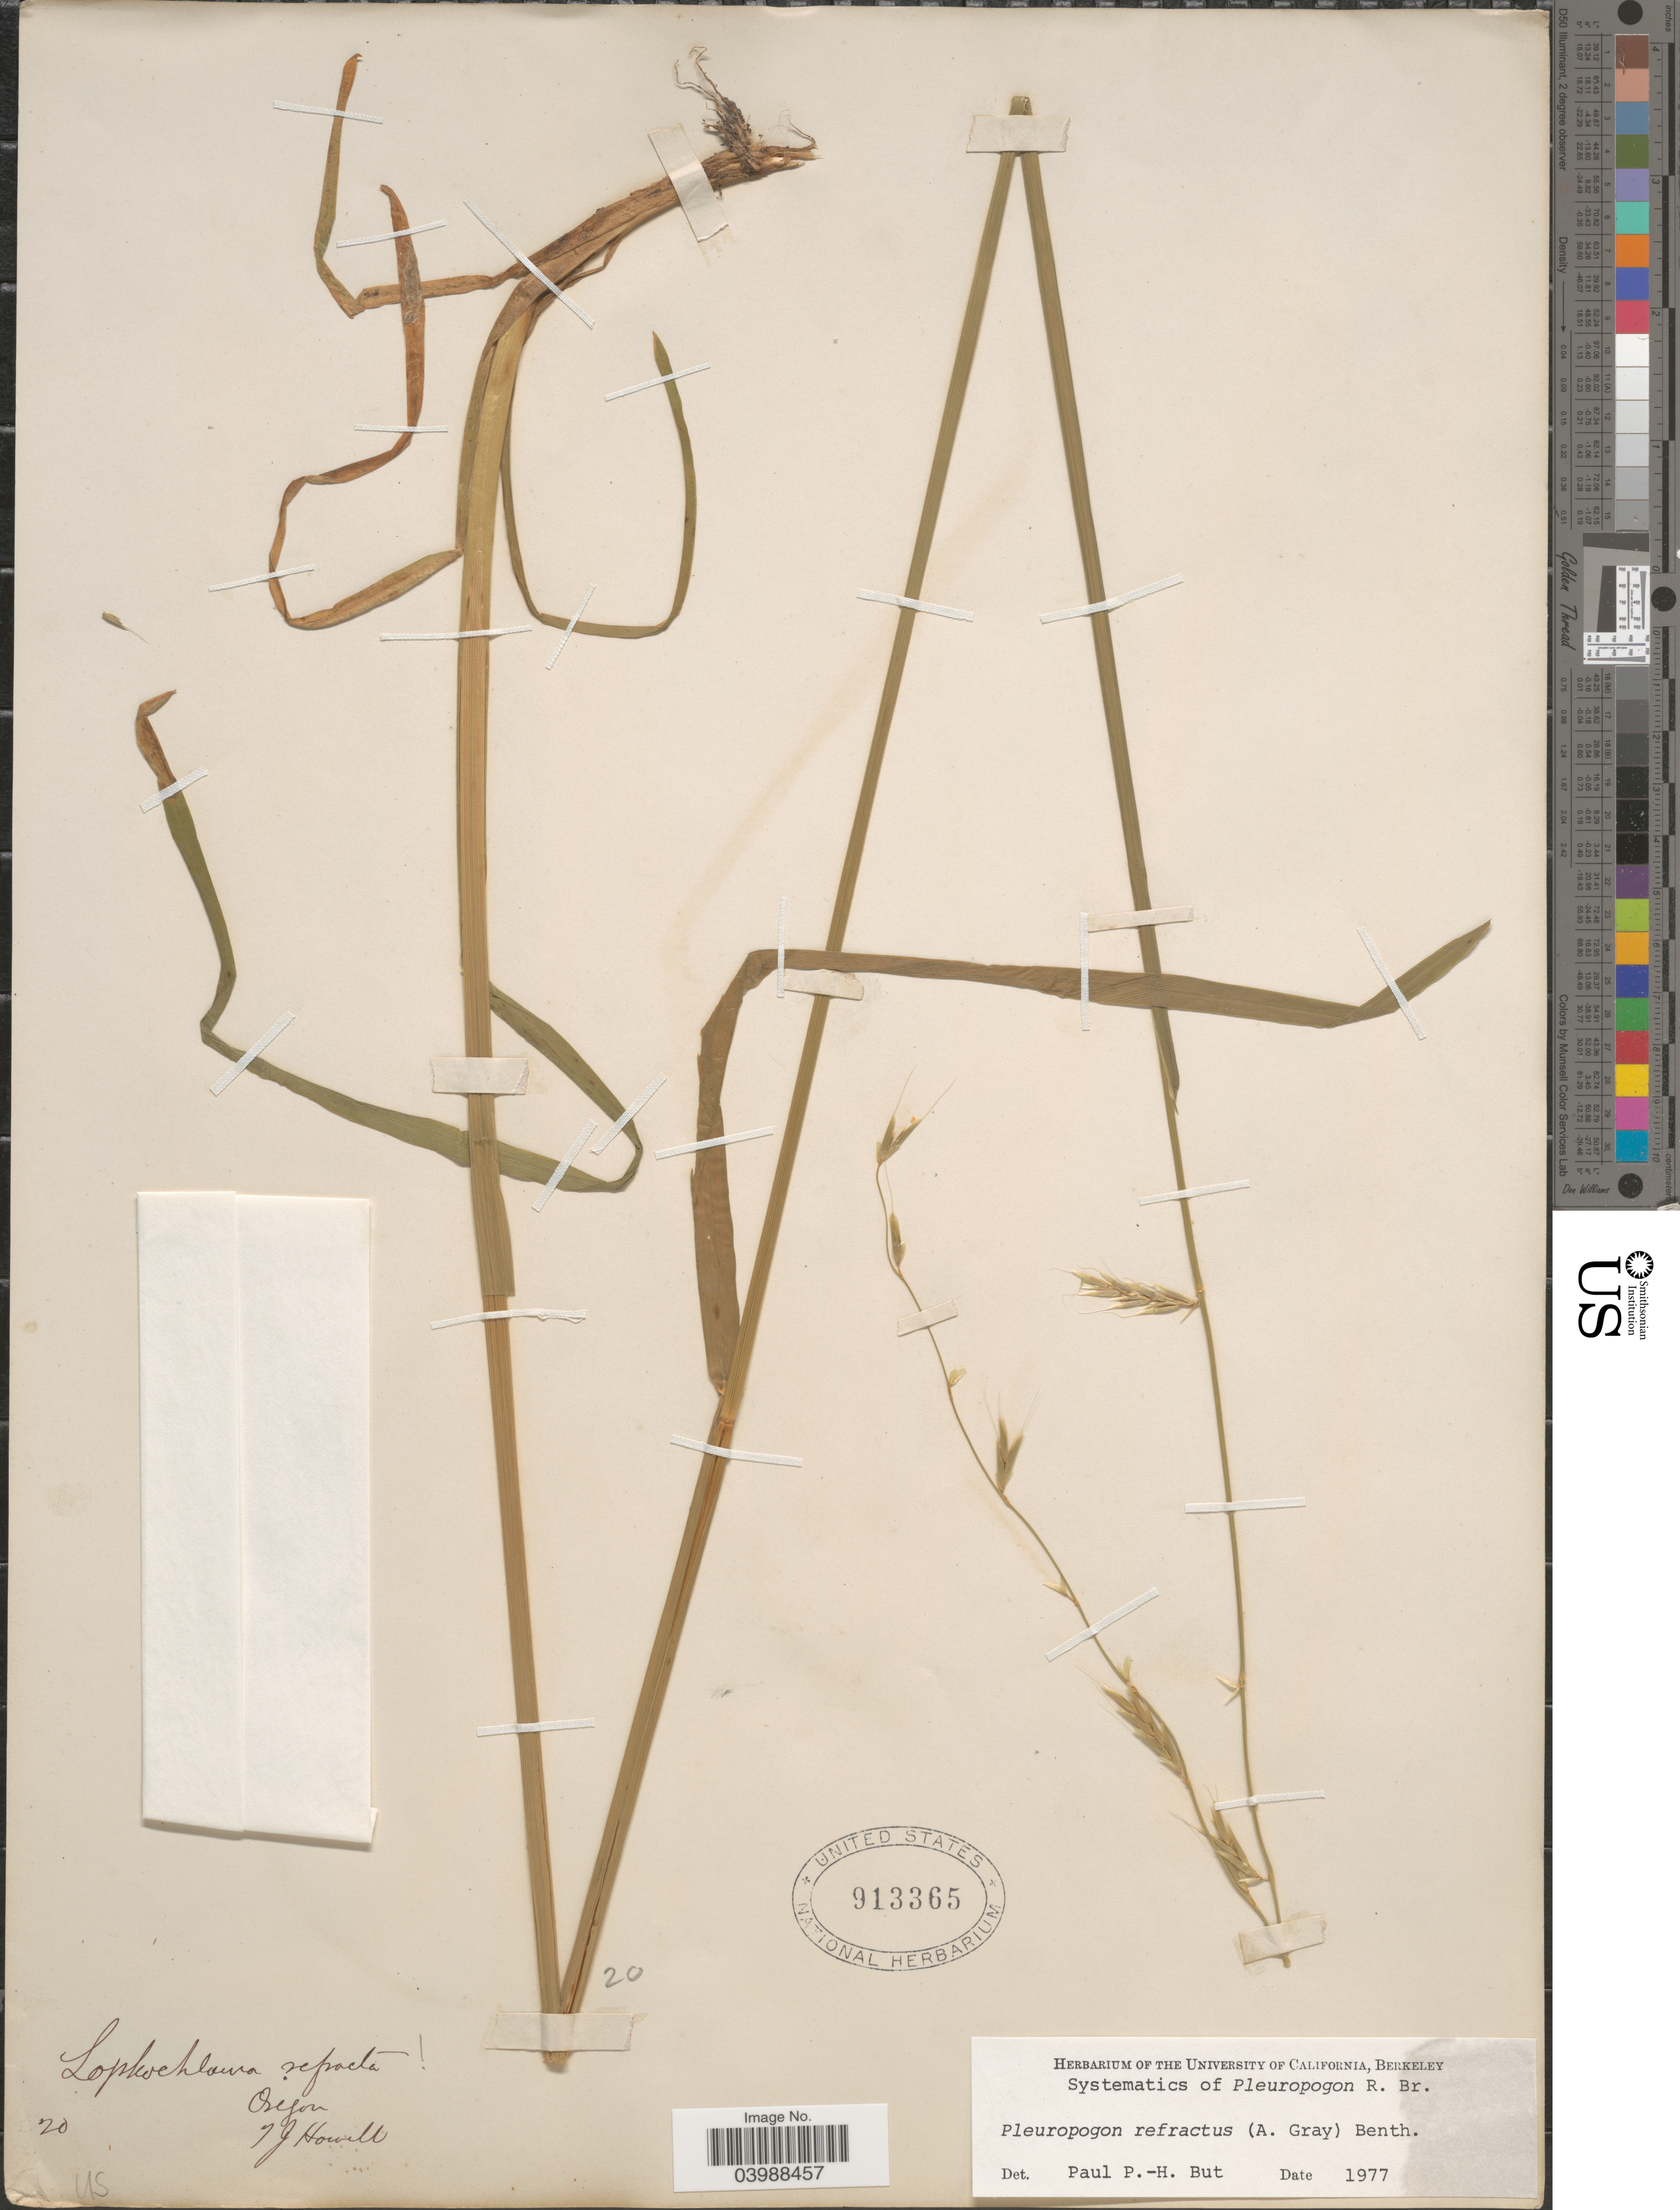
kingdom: Plantae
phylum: Tracheophyta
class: Liliopsida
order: Poales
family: Poaceae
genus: Pleuropogon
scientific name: Pleuropogon refractus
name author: (A. Gray) Benth.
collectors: T. J. Howell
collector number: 20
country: United States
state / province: Oregon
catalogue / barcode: US 913365